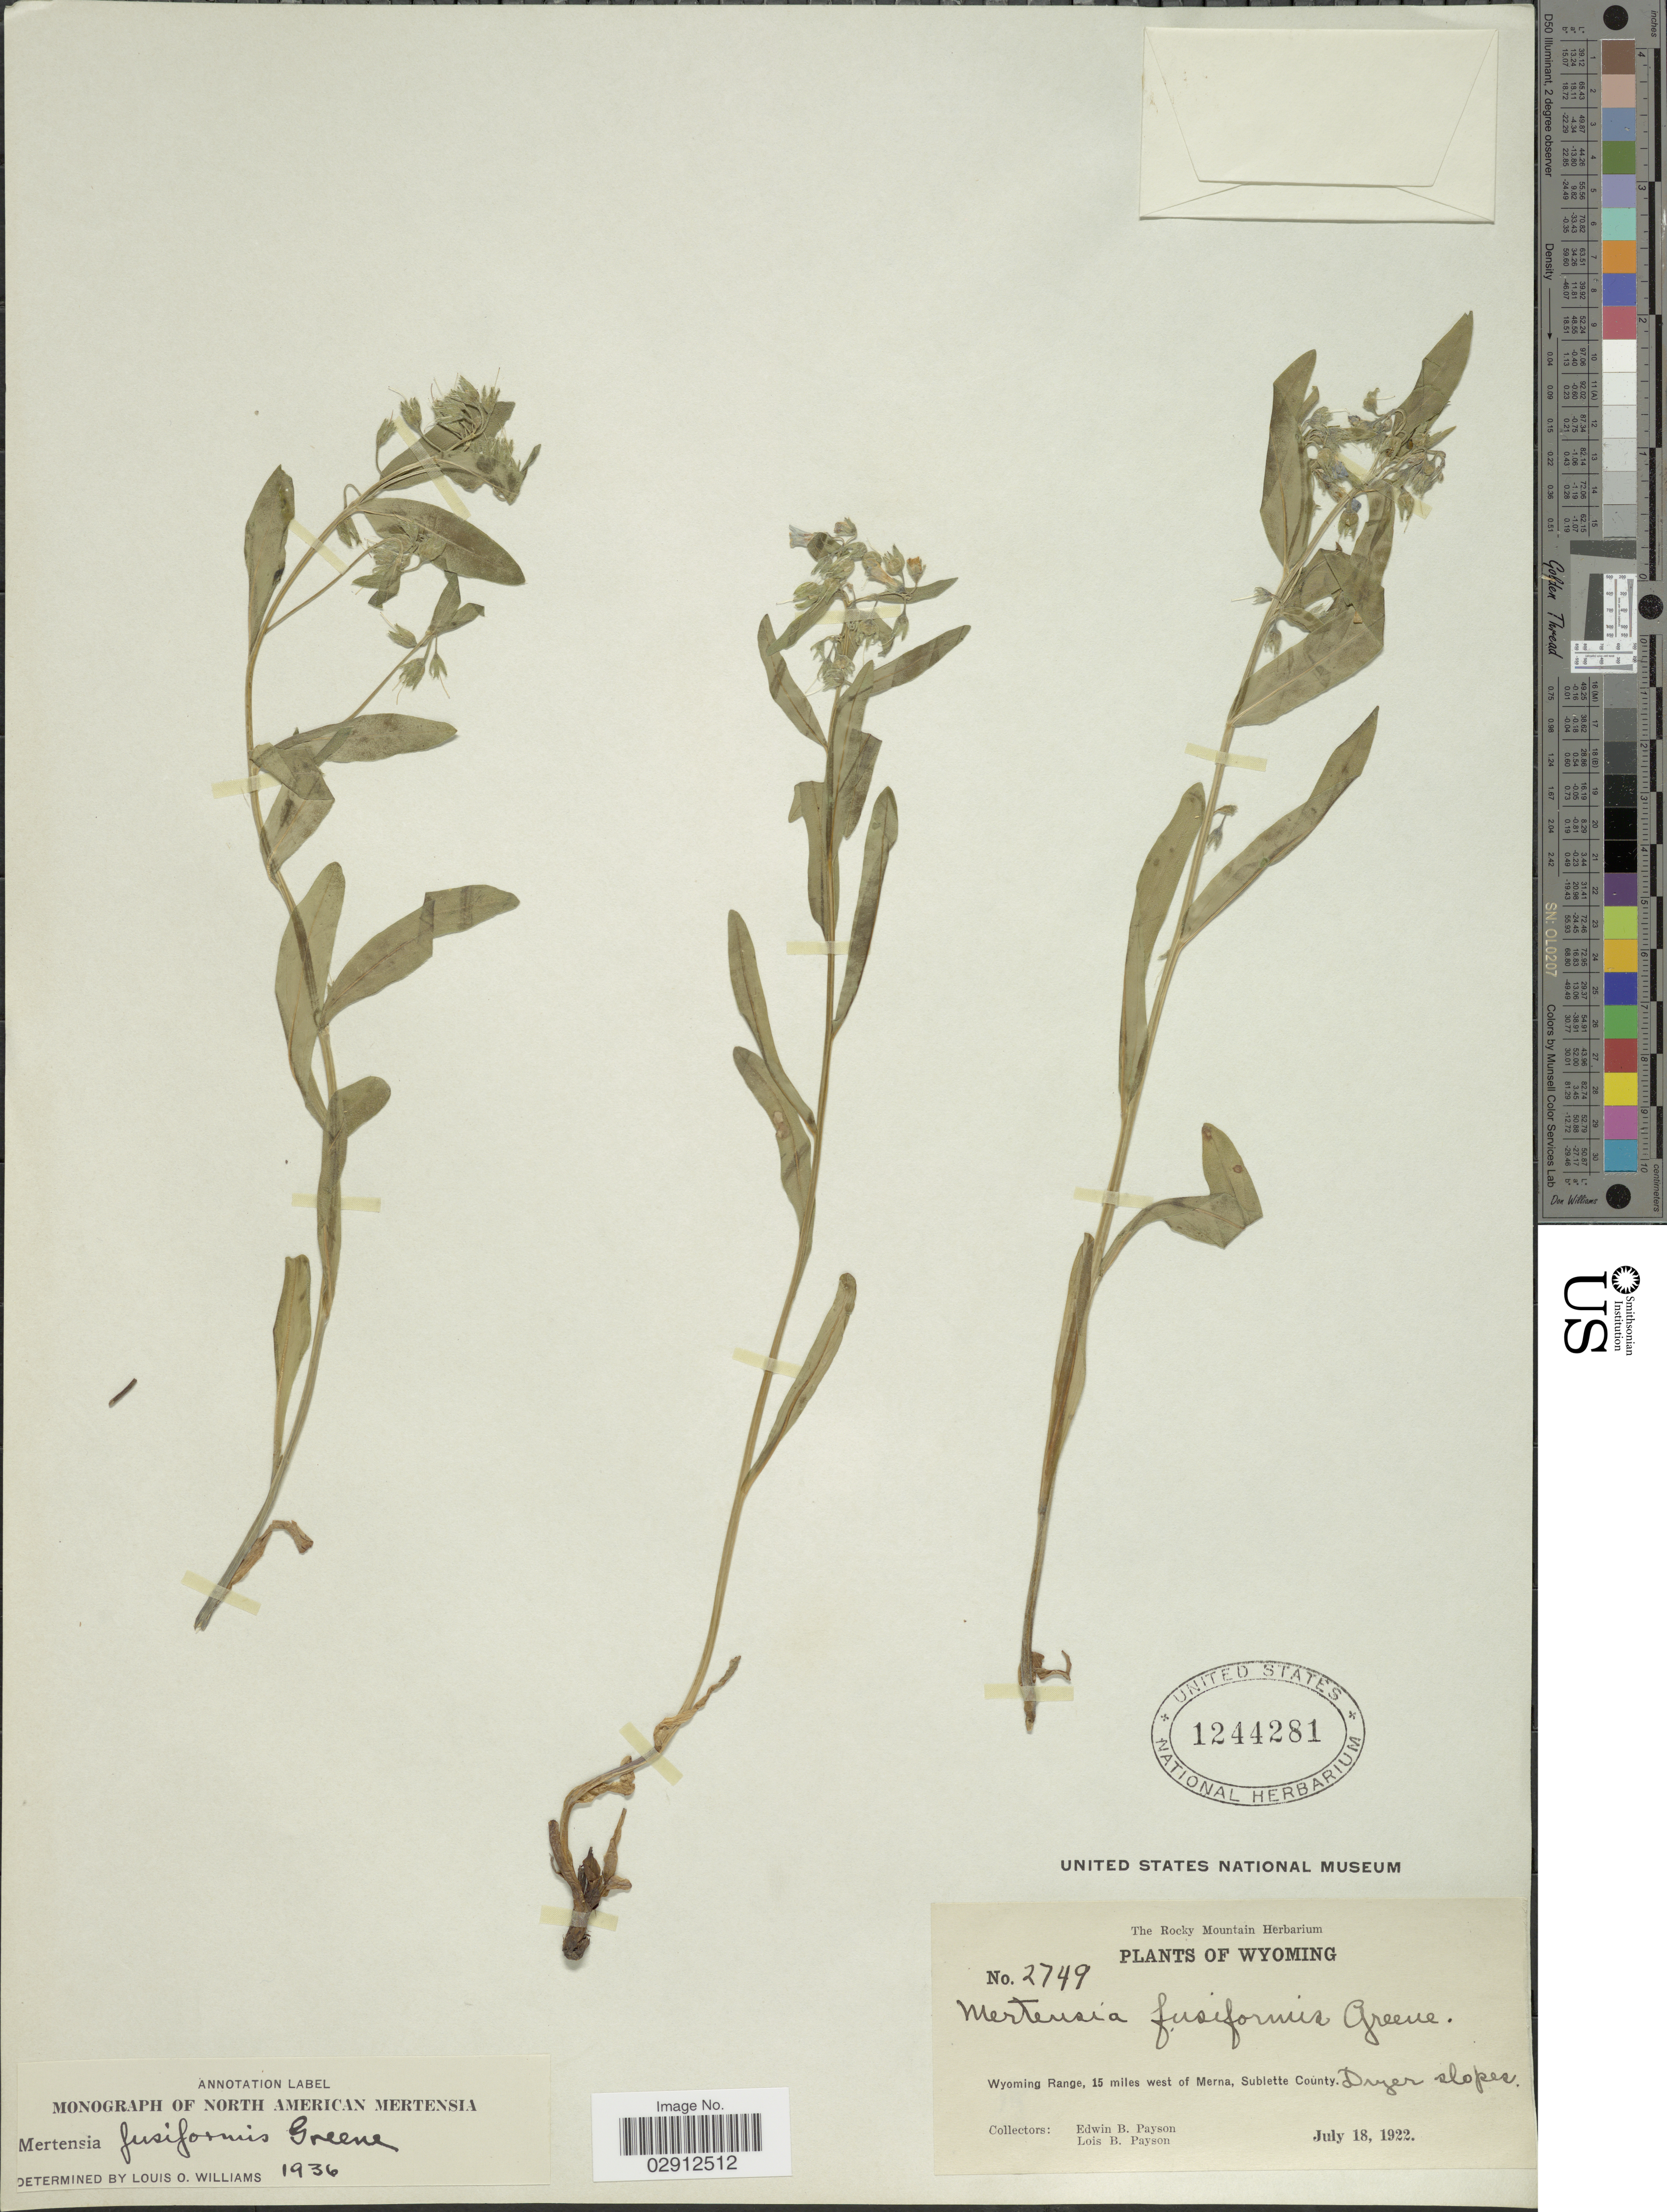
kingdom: Plantae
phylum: Tracheophyta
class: Magnoliopsida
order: Boraginales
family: Boraginaceae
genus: Mertensia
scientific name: Mertensia fusiformis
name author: Greene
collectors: E. B. Payson & L. Payson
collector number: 2749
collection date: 1922-07-18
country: United States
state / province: Wyoming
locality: Wyoming Range, 15 miles west of Merna, Sublette County.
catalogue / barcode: US 1244281